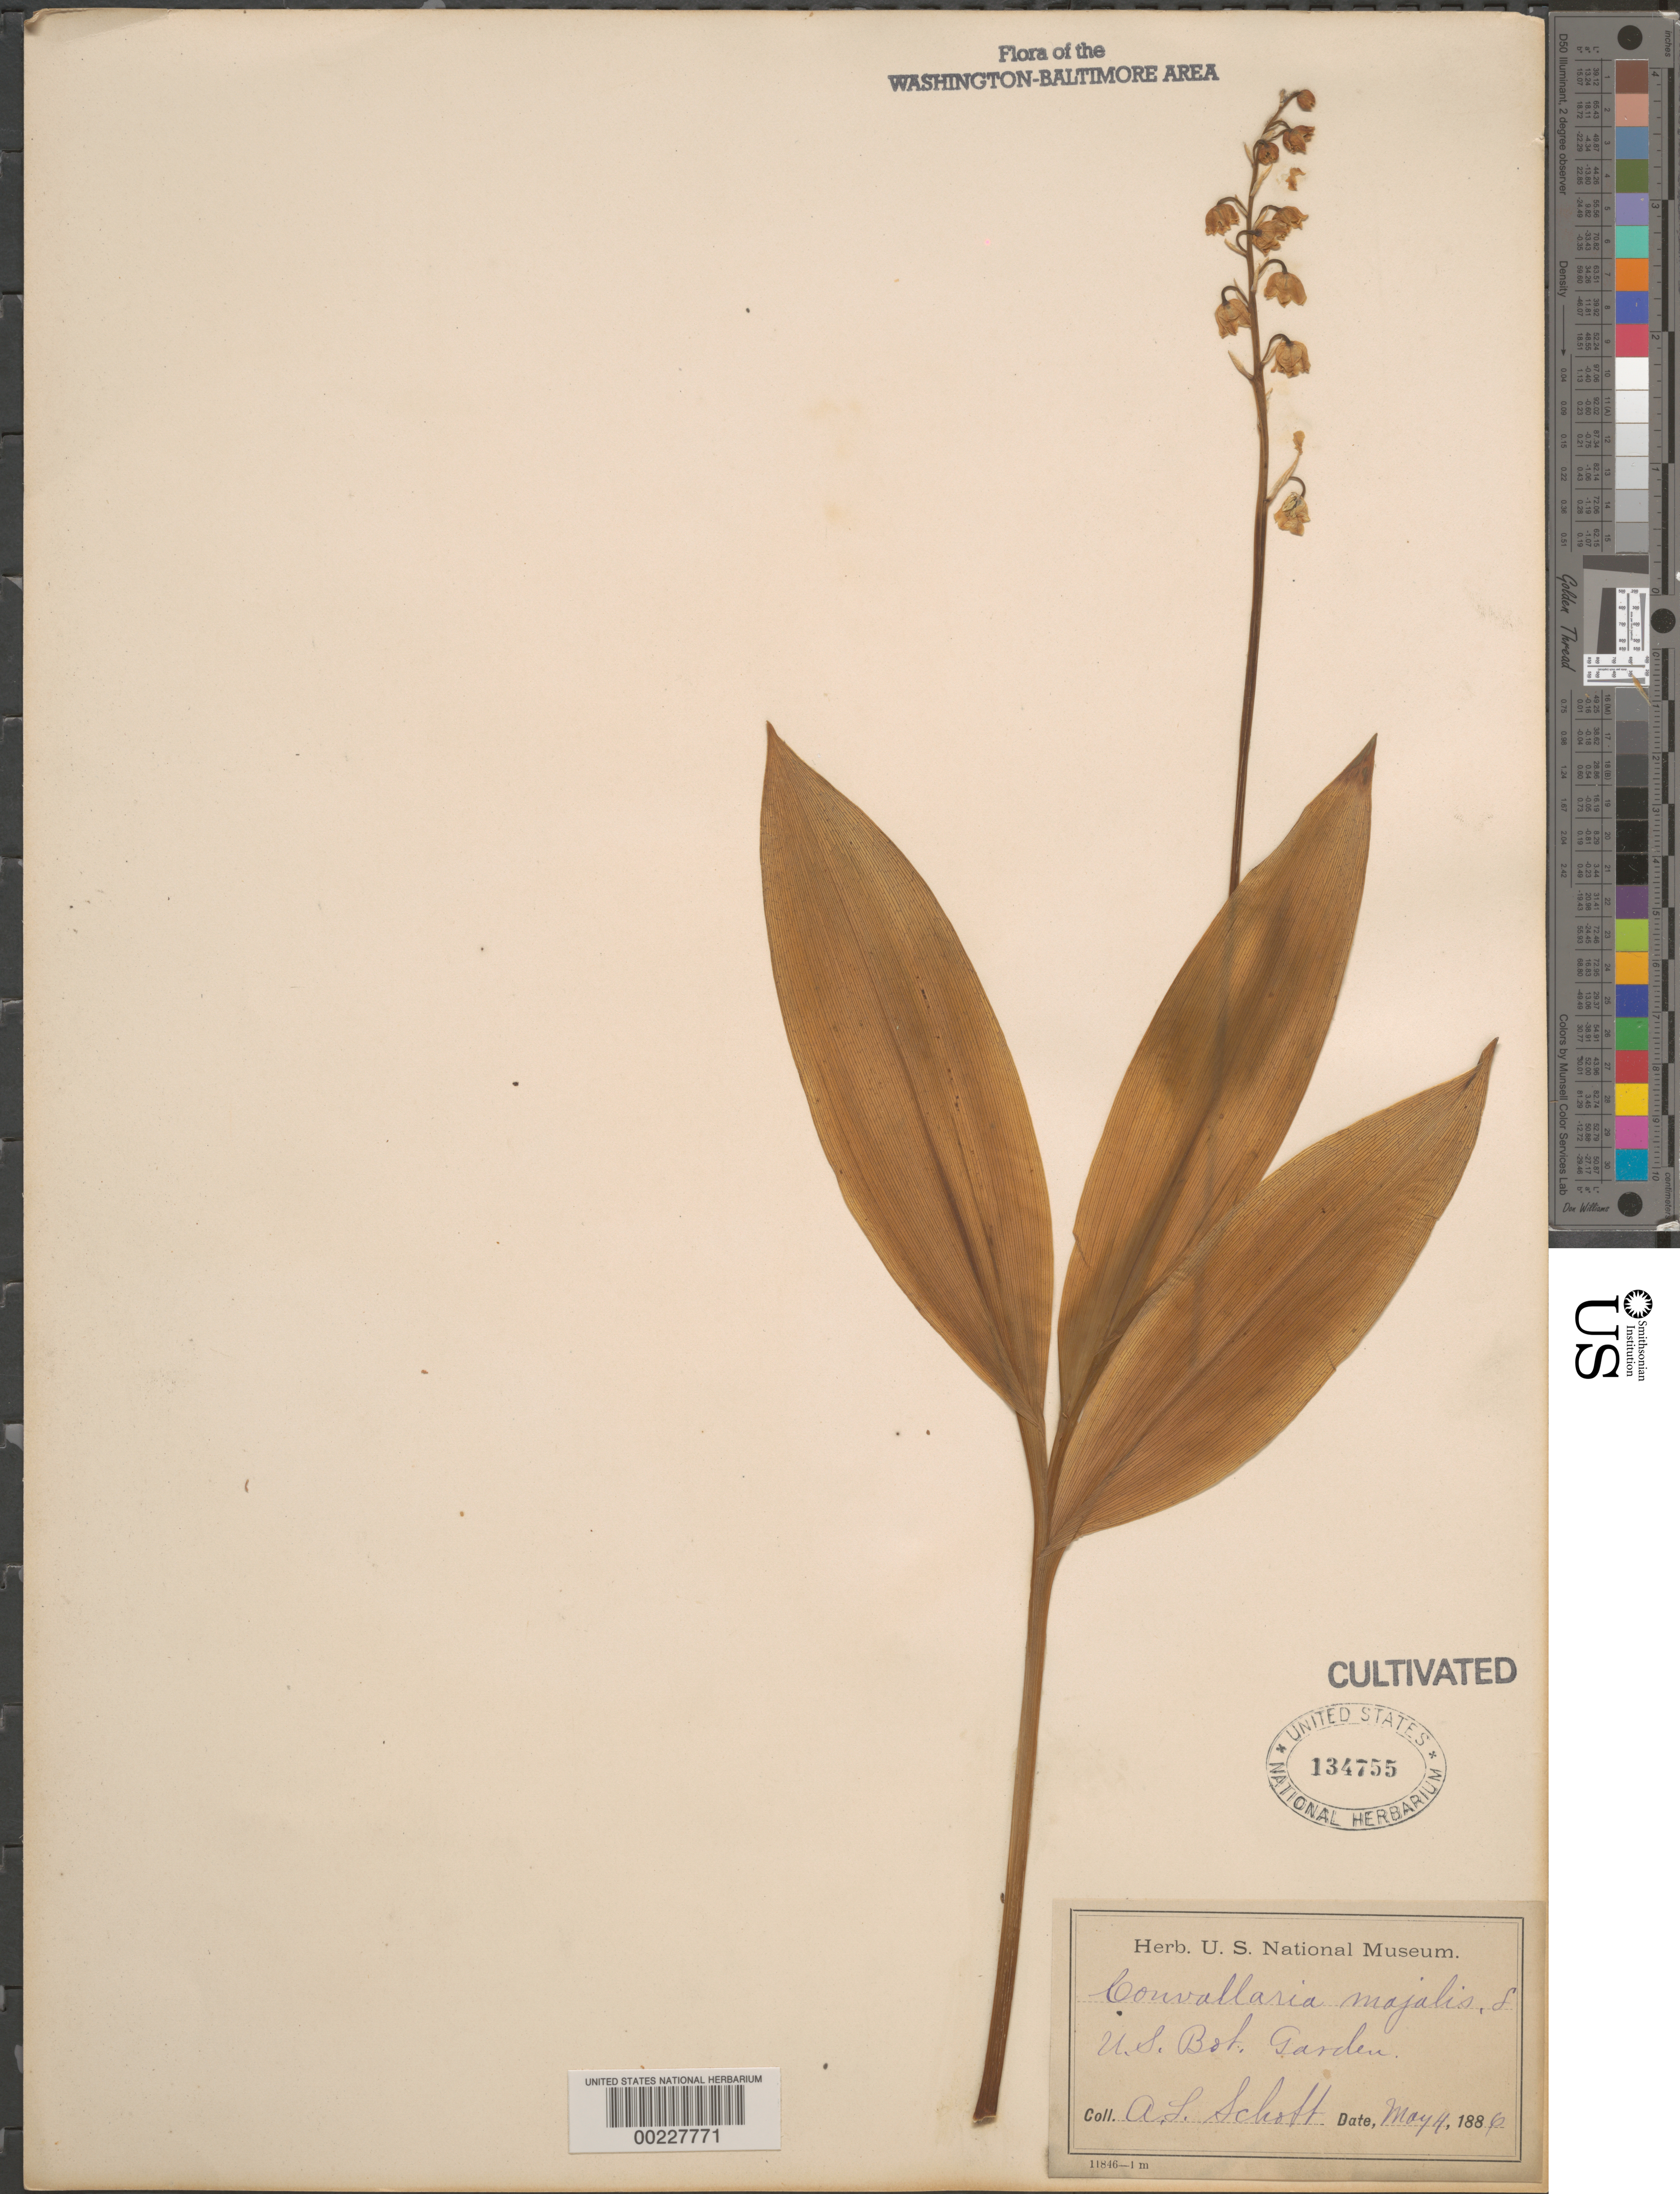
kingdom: Plantae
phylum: Tracheophyta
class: Liliopsida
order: Asparagales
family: Asparagaceae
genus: Convallaria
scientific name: Convallaria majalis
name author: L.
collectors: A. L. Schott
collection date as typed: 04 May 1886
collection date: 1886-05-04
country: United States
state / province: District of Columbia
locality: Botanical Gardens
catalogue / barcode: US 134755